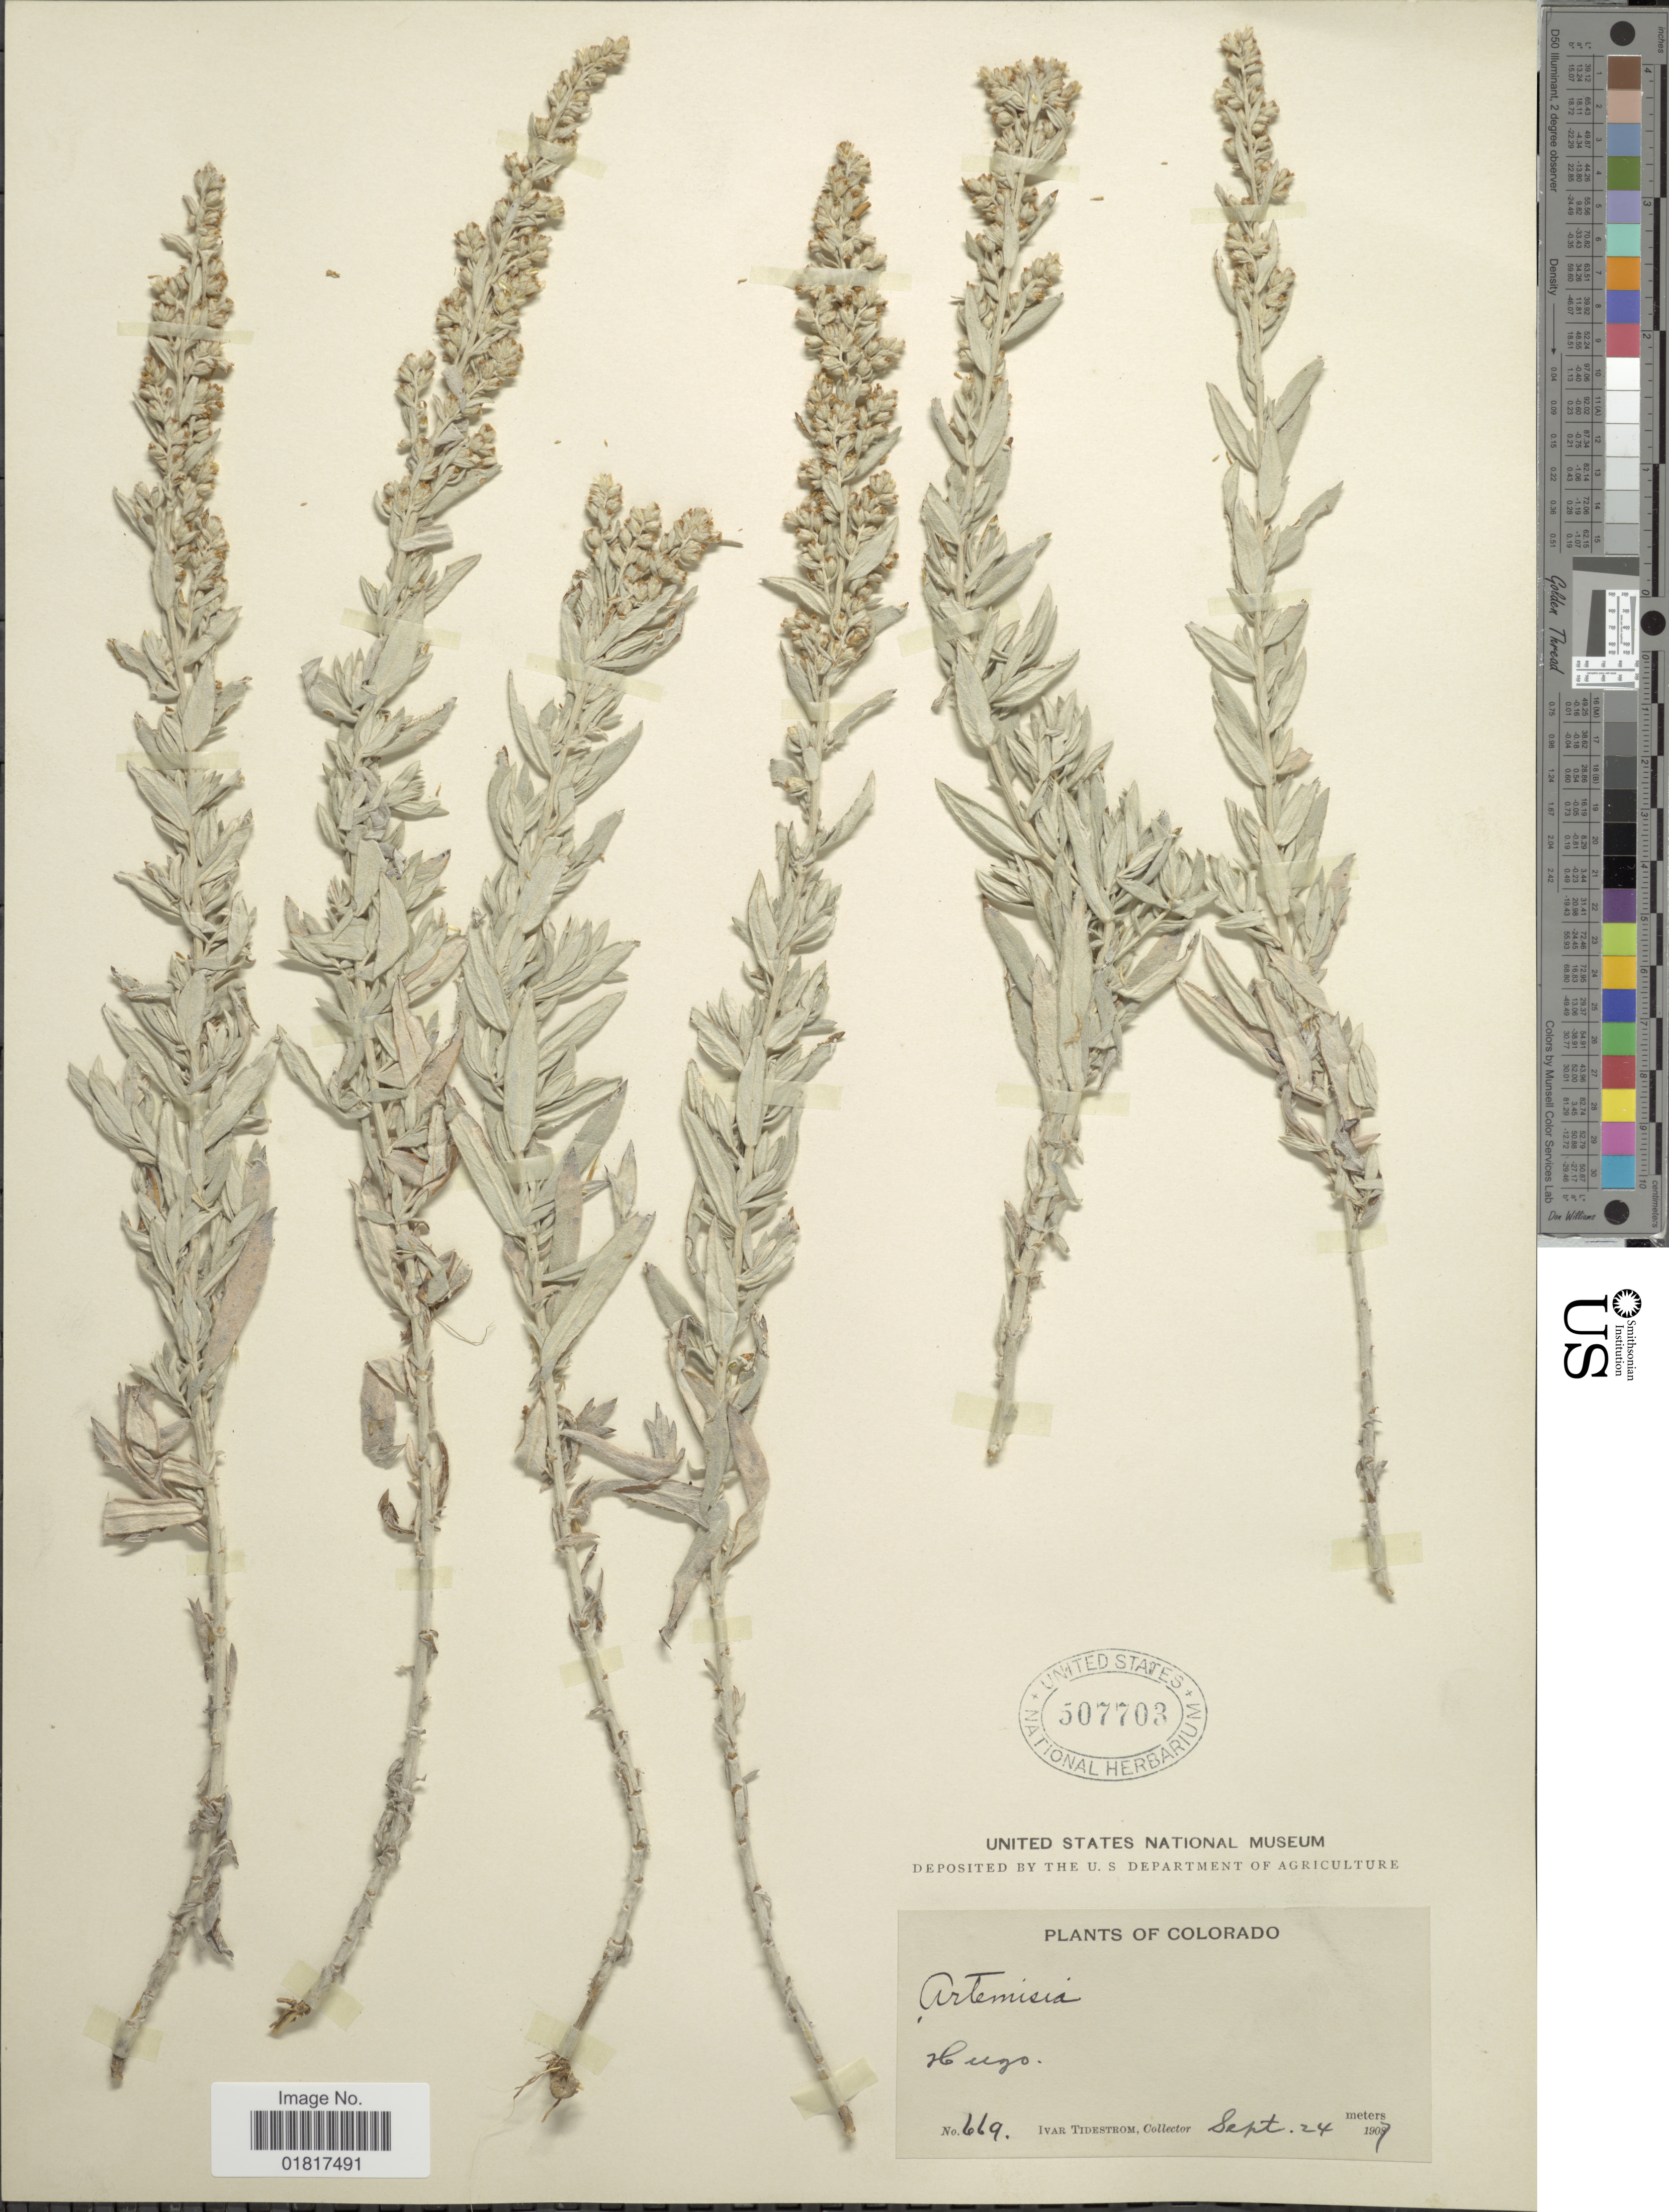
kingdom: Plantae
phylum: Tracheophyta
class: Magnoliopsida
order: Asterales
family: Asteraceae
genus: Artemisia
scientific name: Artemisia sp.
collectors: I. F. Tidestrom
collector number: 669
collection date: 1907-09-24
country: United States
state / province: Colorado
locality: Hugo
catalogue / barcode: US 507703